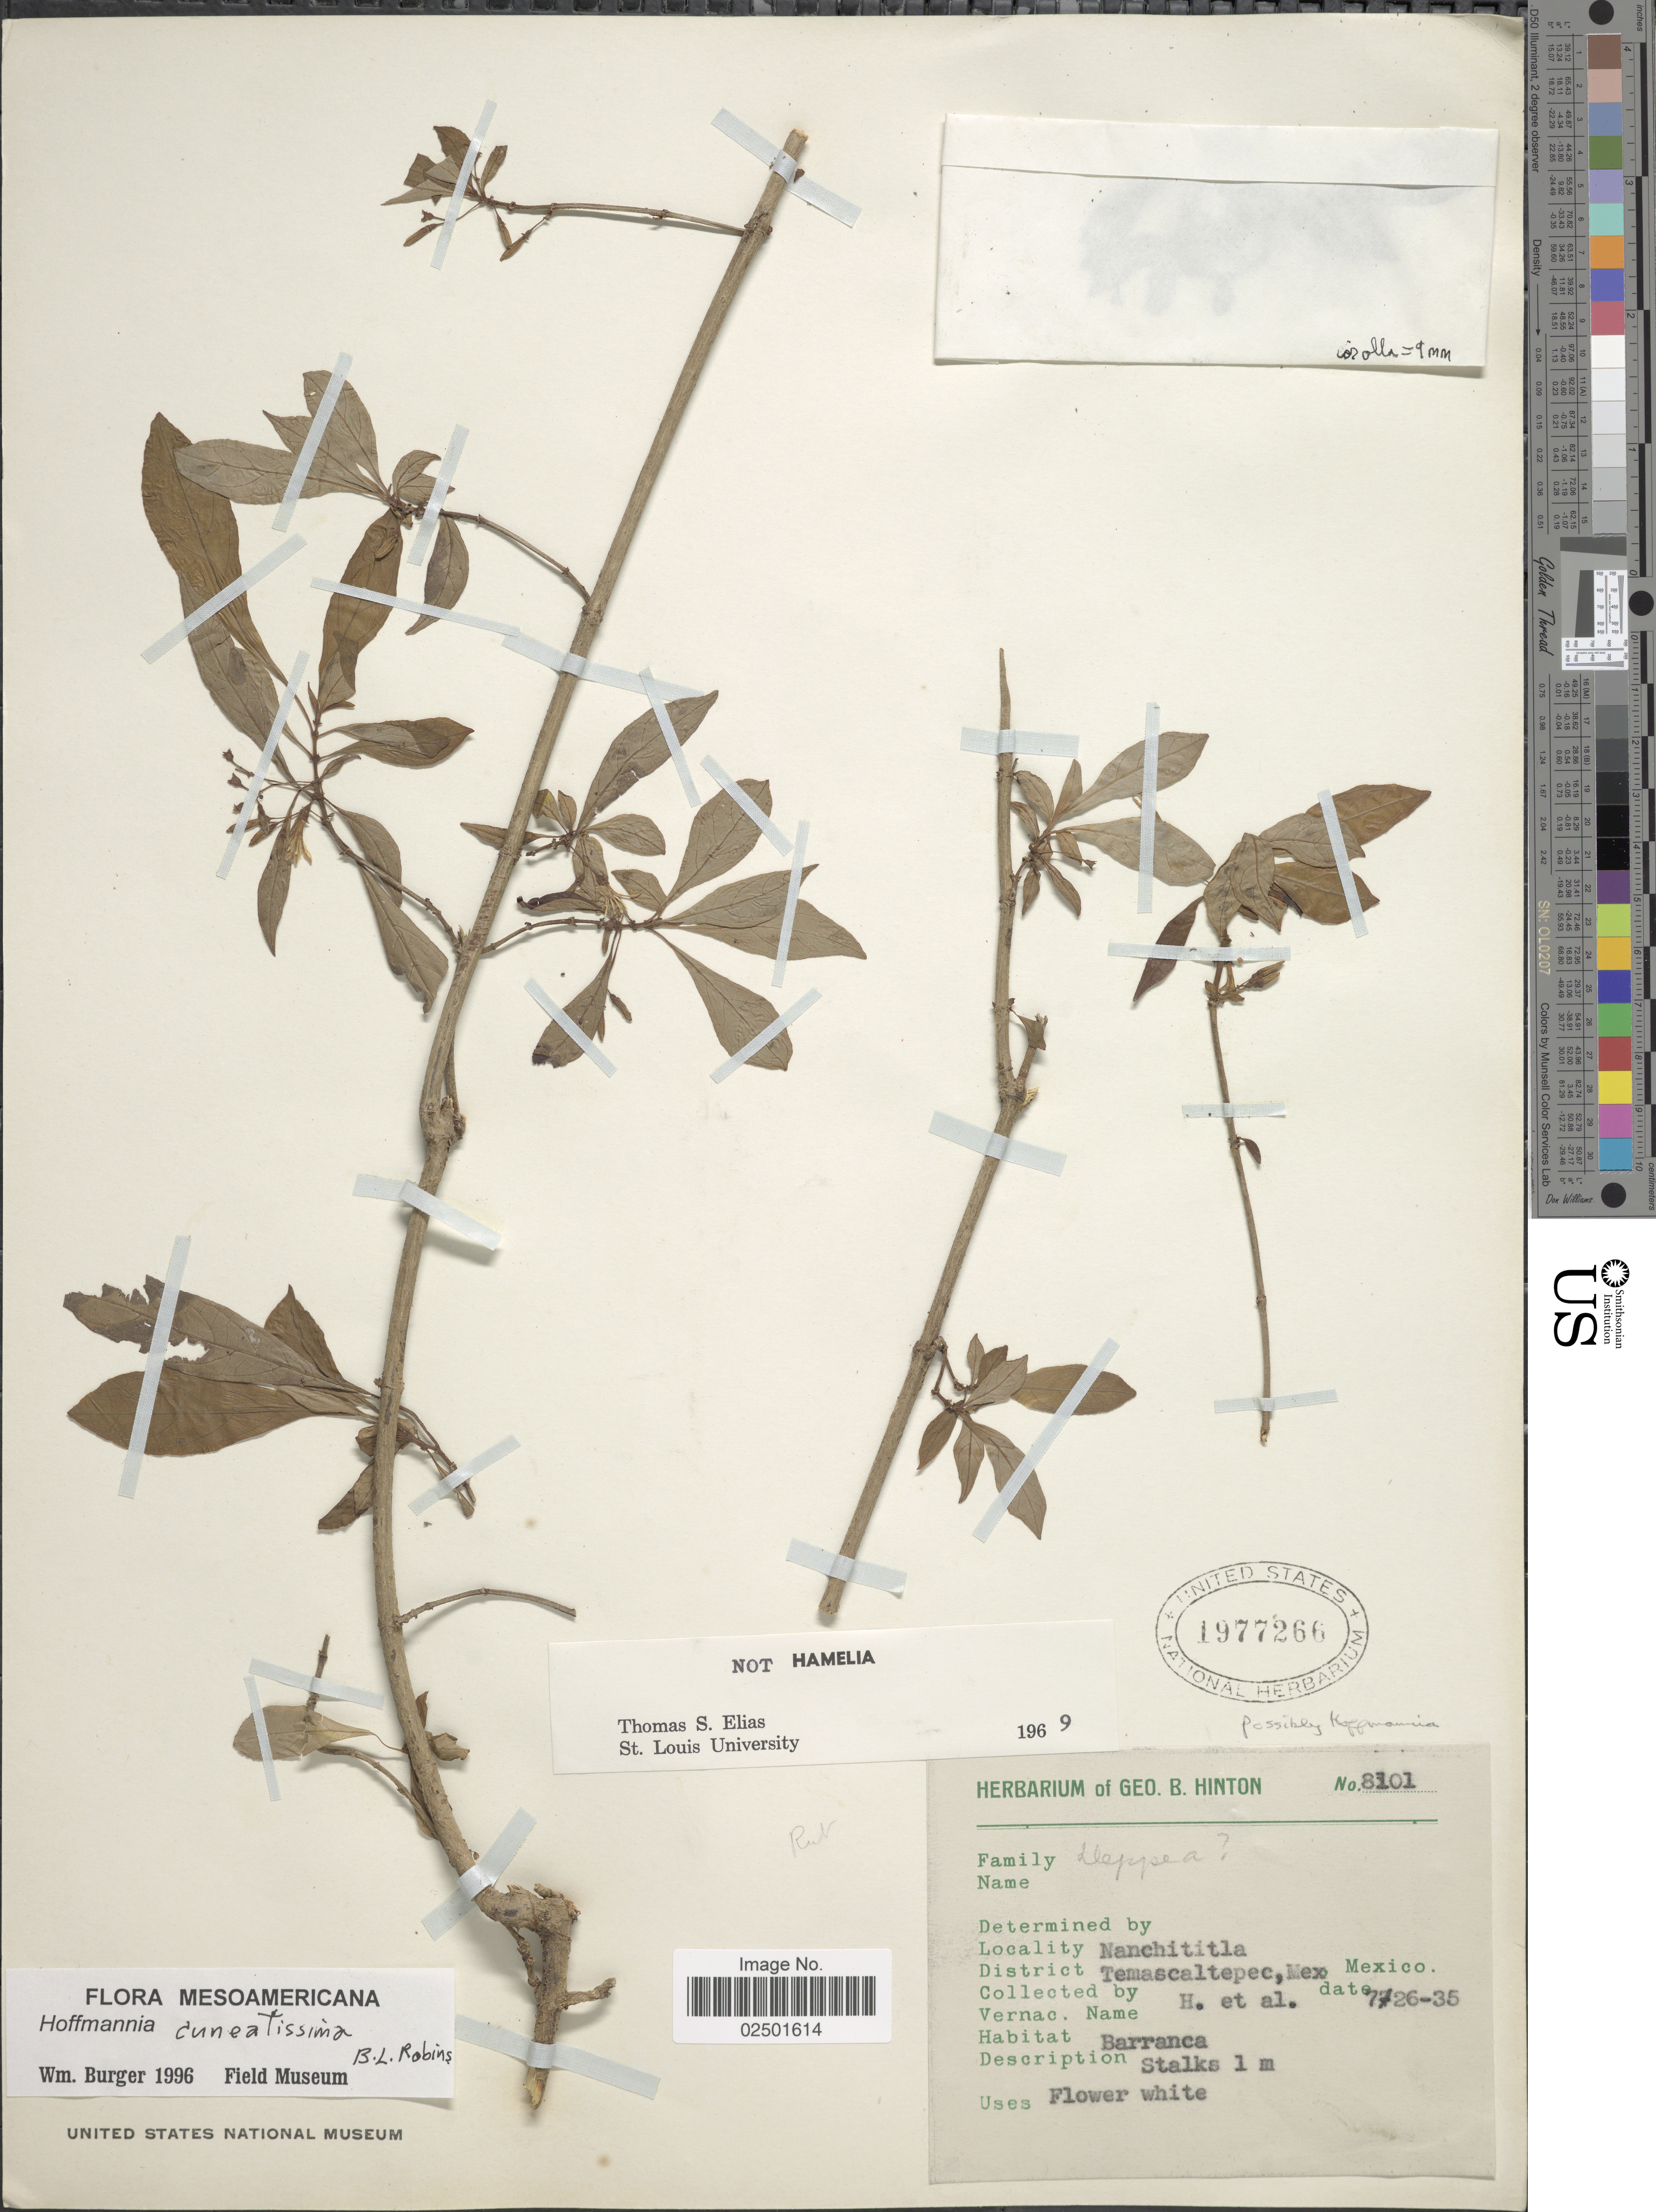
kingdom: Plantae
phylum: Tracheophyta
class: Magnoliopsida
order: Gentianales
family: Rubiaceae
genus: Hoffmannia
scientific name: Hoffmannia cuneatissima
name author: B.L. Rob.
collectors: G. B. Hinton & et al.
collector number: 8101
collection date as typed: Transcribed d/m/y: 26/7/35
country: Mexico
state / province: México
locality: Nanchititla, District Temascaltepec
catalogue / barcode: US 1977266